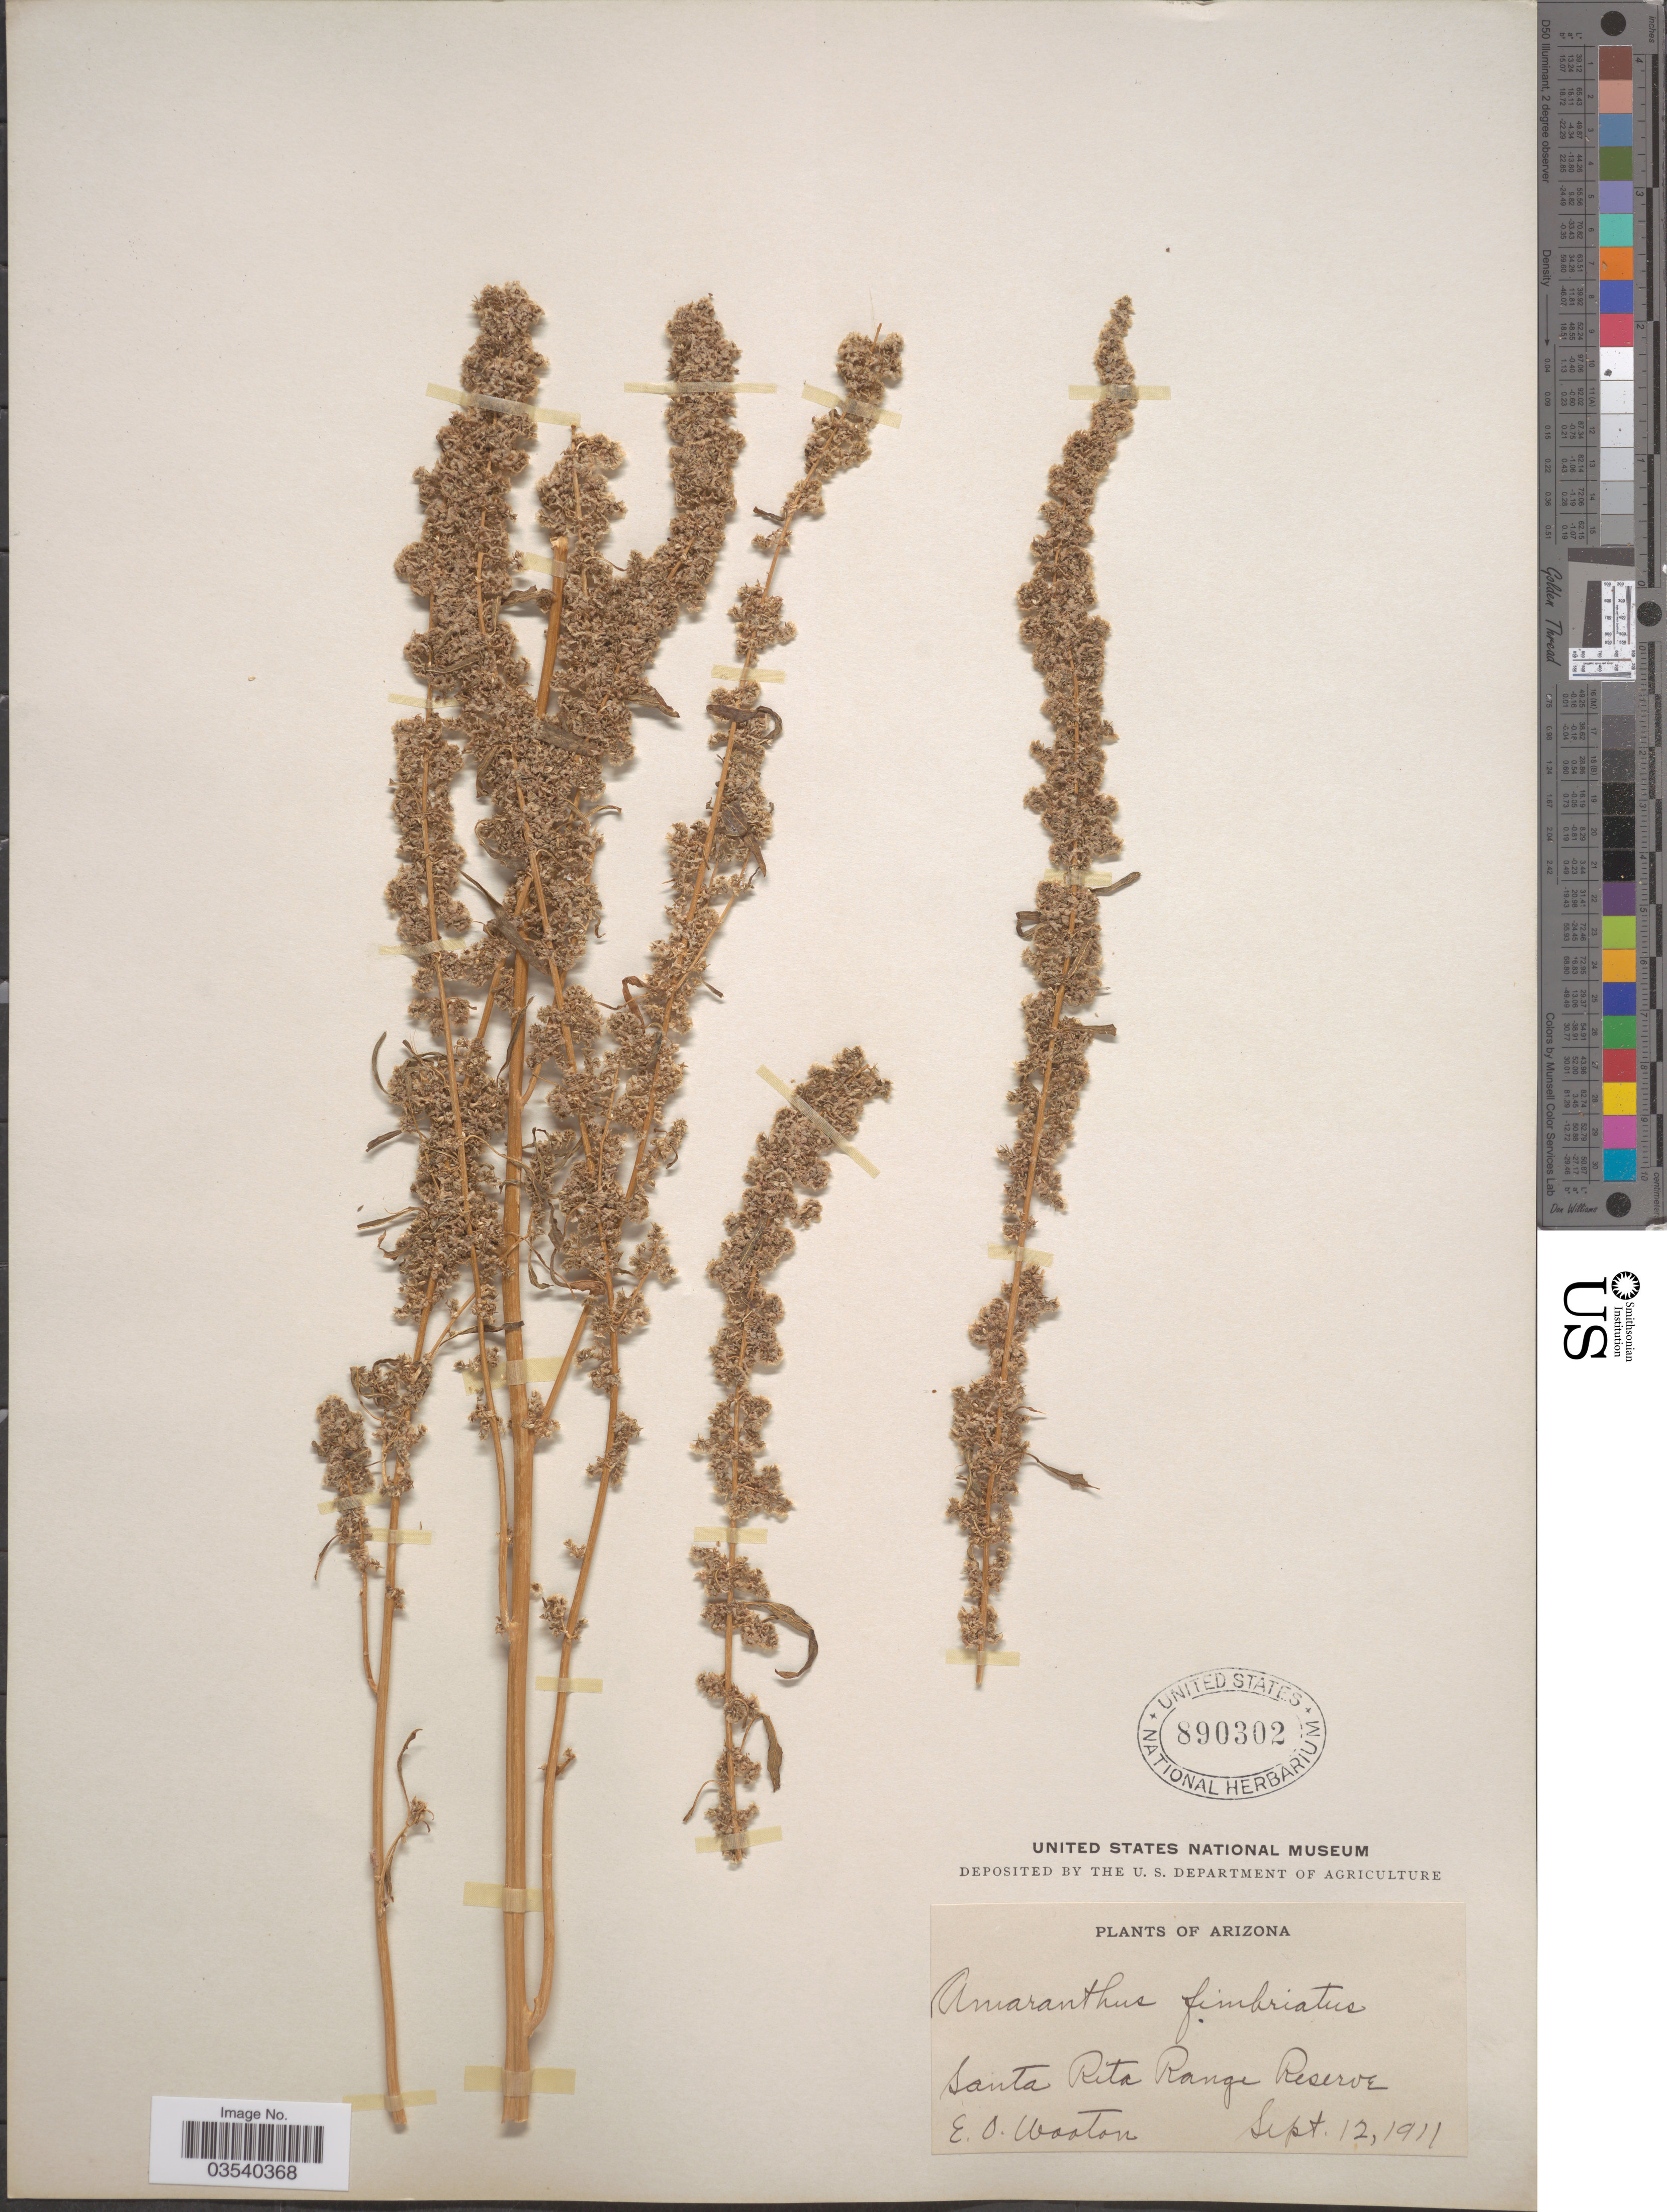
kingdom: Plantae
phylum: Tracheophyta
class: Magnoliopsida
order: Caryophyllales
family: Amaranthaceae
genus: Amaranthus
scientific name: Amaranthus fimbriatus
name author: (Torr.) Benth. ex S. Watson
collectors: E. O. Wooton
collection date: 1911-09-12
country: United States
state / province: Arizona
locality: Santa Rita Range Reserve.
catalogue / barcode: US 890302